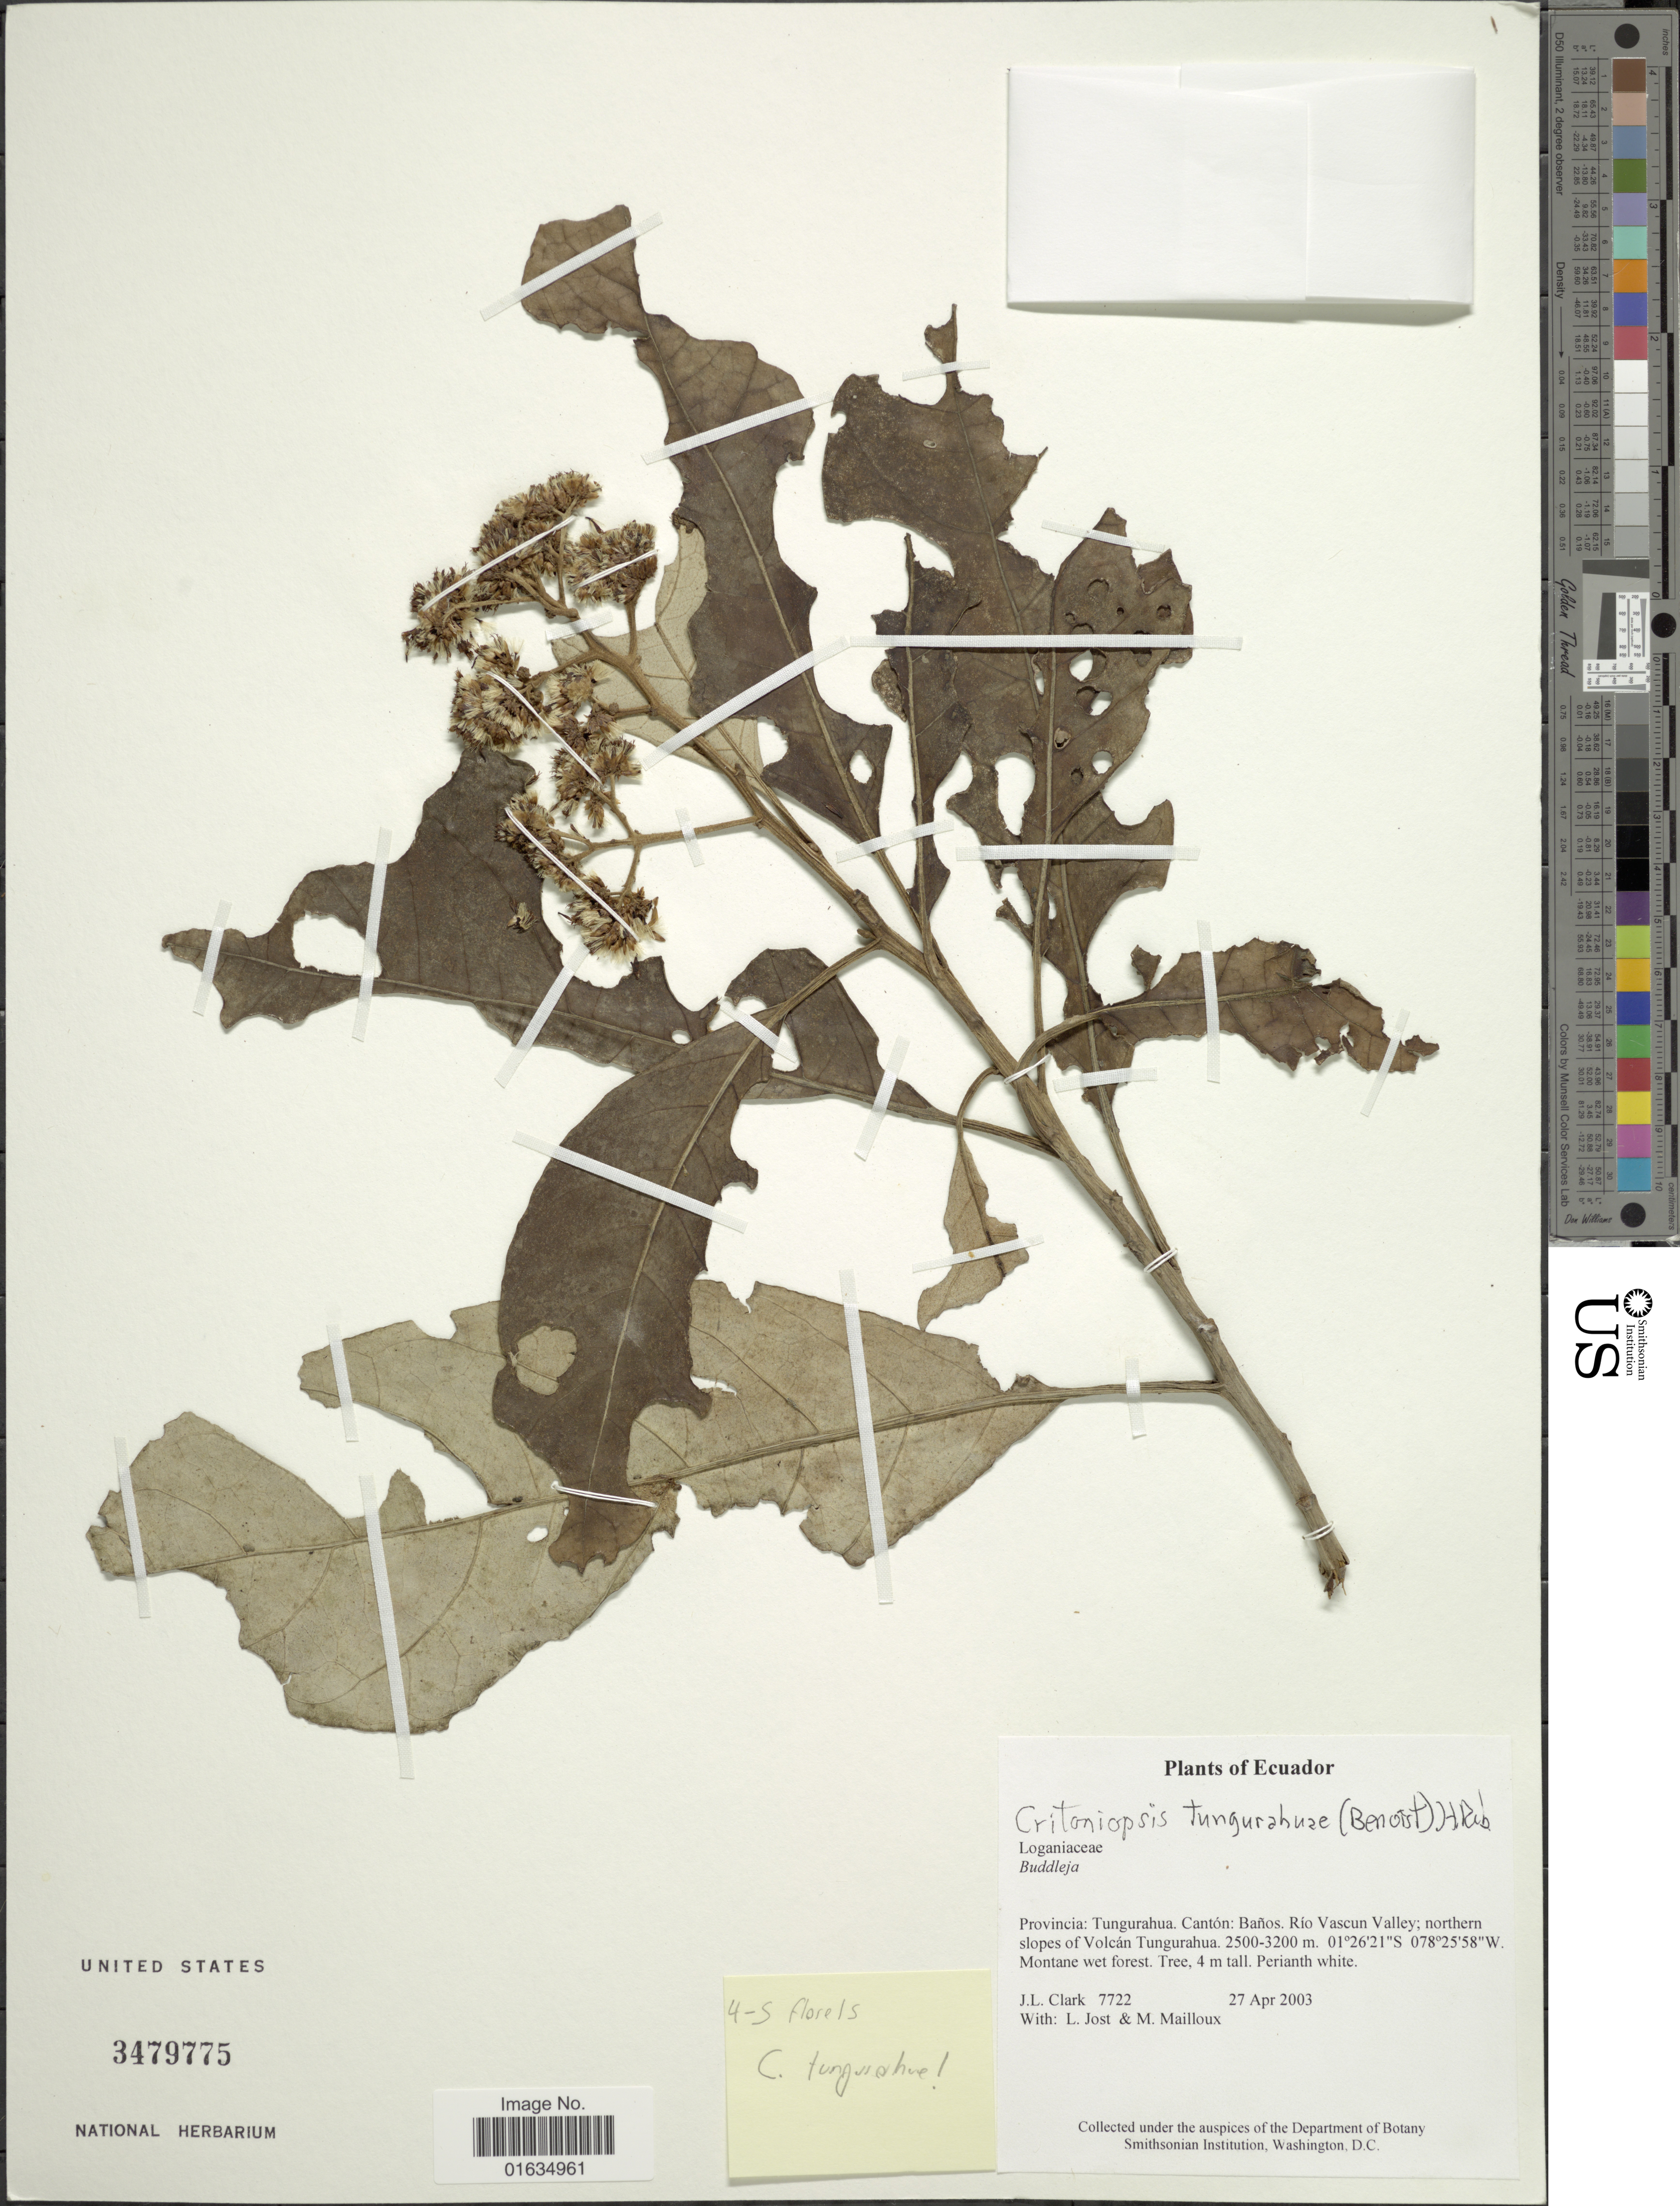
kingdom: Plantae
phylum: Tracheophyta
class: Magnoliopsida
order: Asterales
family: Asteraceae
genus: Critoniopsis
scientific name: Critoniopsis tungurahuae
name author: (Benoist) H. Rob.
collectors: J. L. Clark, L. Jost & M. Mailloux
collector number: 7722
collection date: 2003-04-27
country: Ecuador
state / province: Tungurahua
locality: Provincia Tungurahua, Canton Banos, Rio Vascum Valley,northern slopes of Volcan Tungurahua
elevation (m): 2500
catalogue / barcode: US 3479775